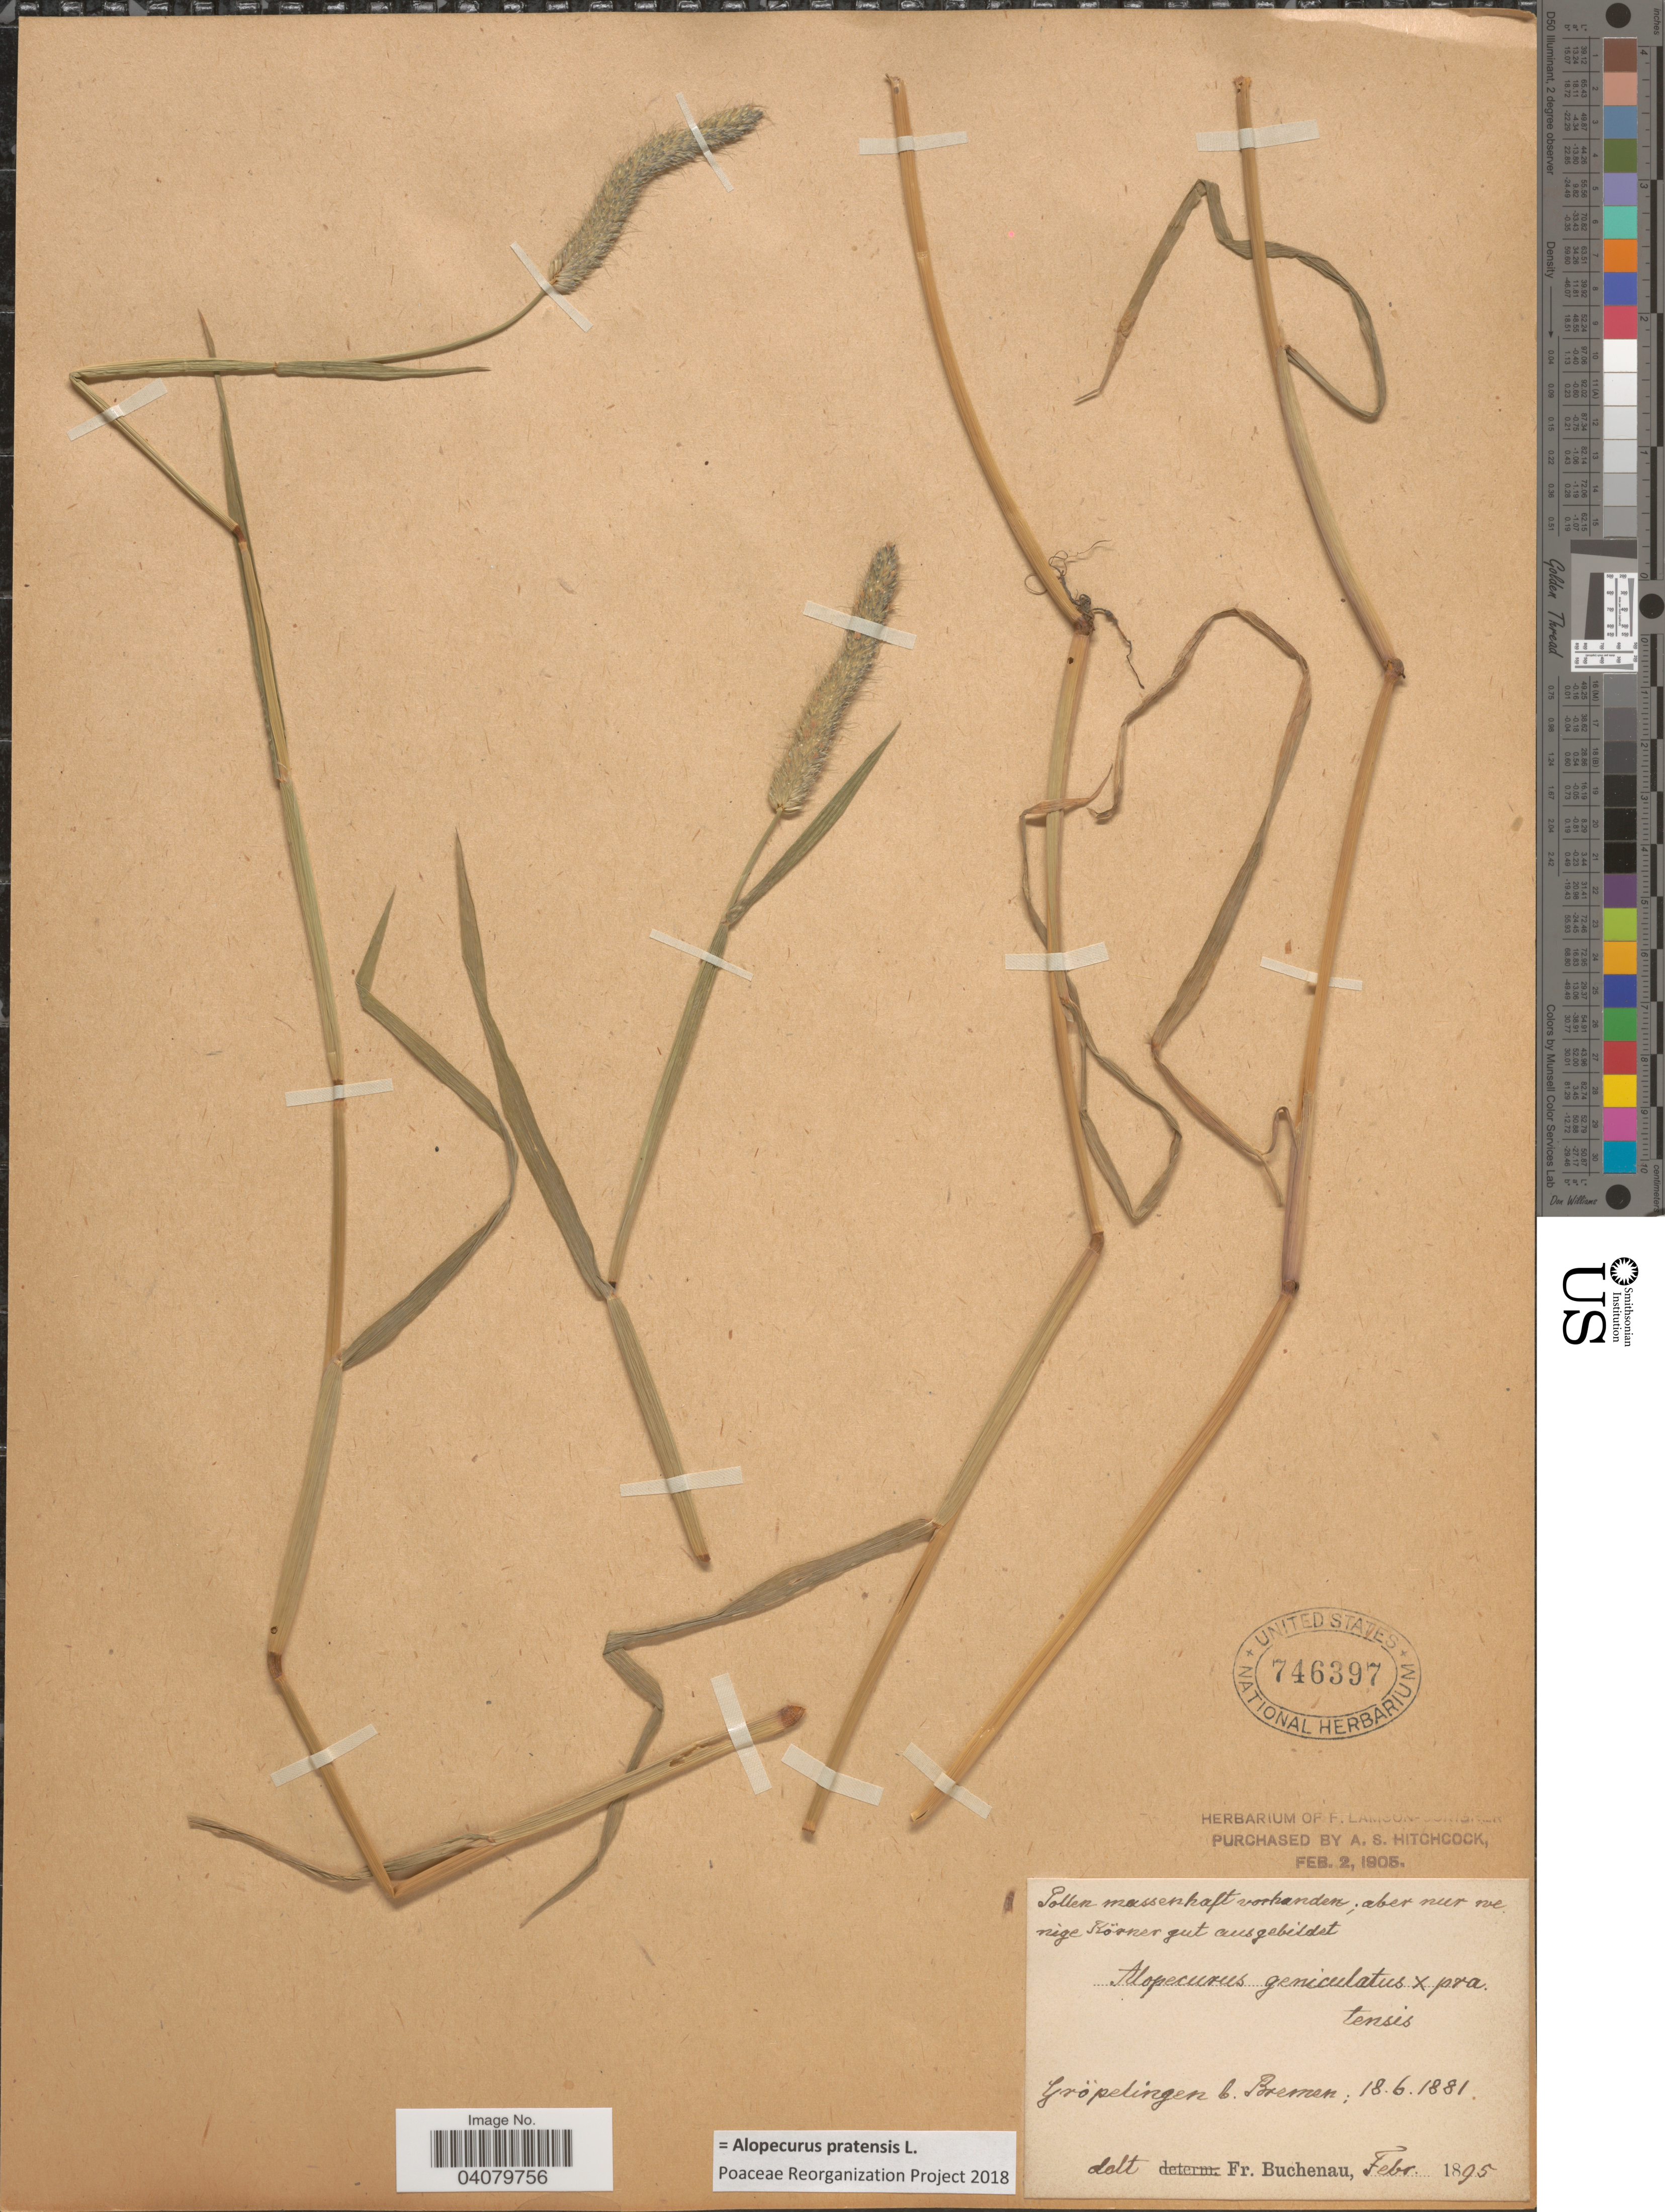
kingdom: Plantae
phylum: Tracheophyta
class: Liliopsida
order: Poales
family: Poaceae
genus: Alopecurus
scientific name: Alopecurus pratensis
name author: L.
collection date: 1881-06-18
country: Germany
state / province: Bremen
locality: Gröpelingen b. Bremen.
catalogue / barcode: US 746397